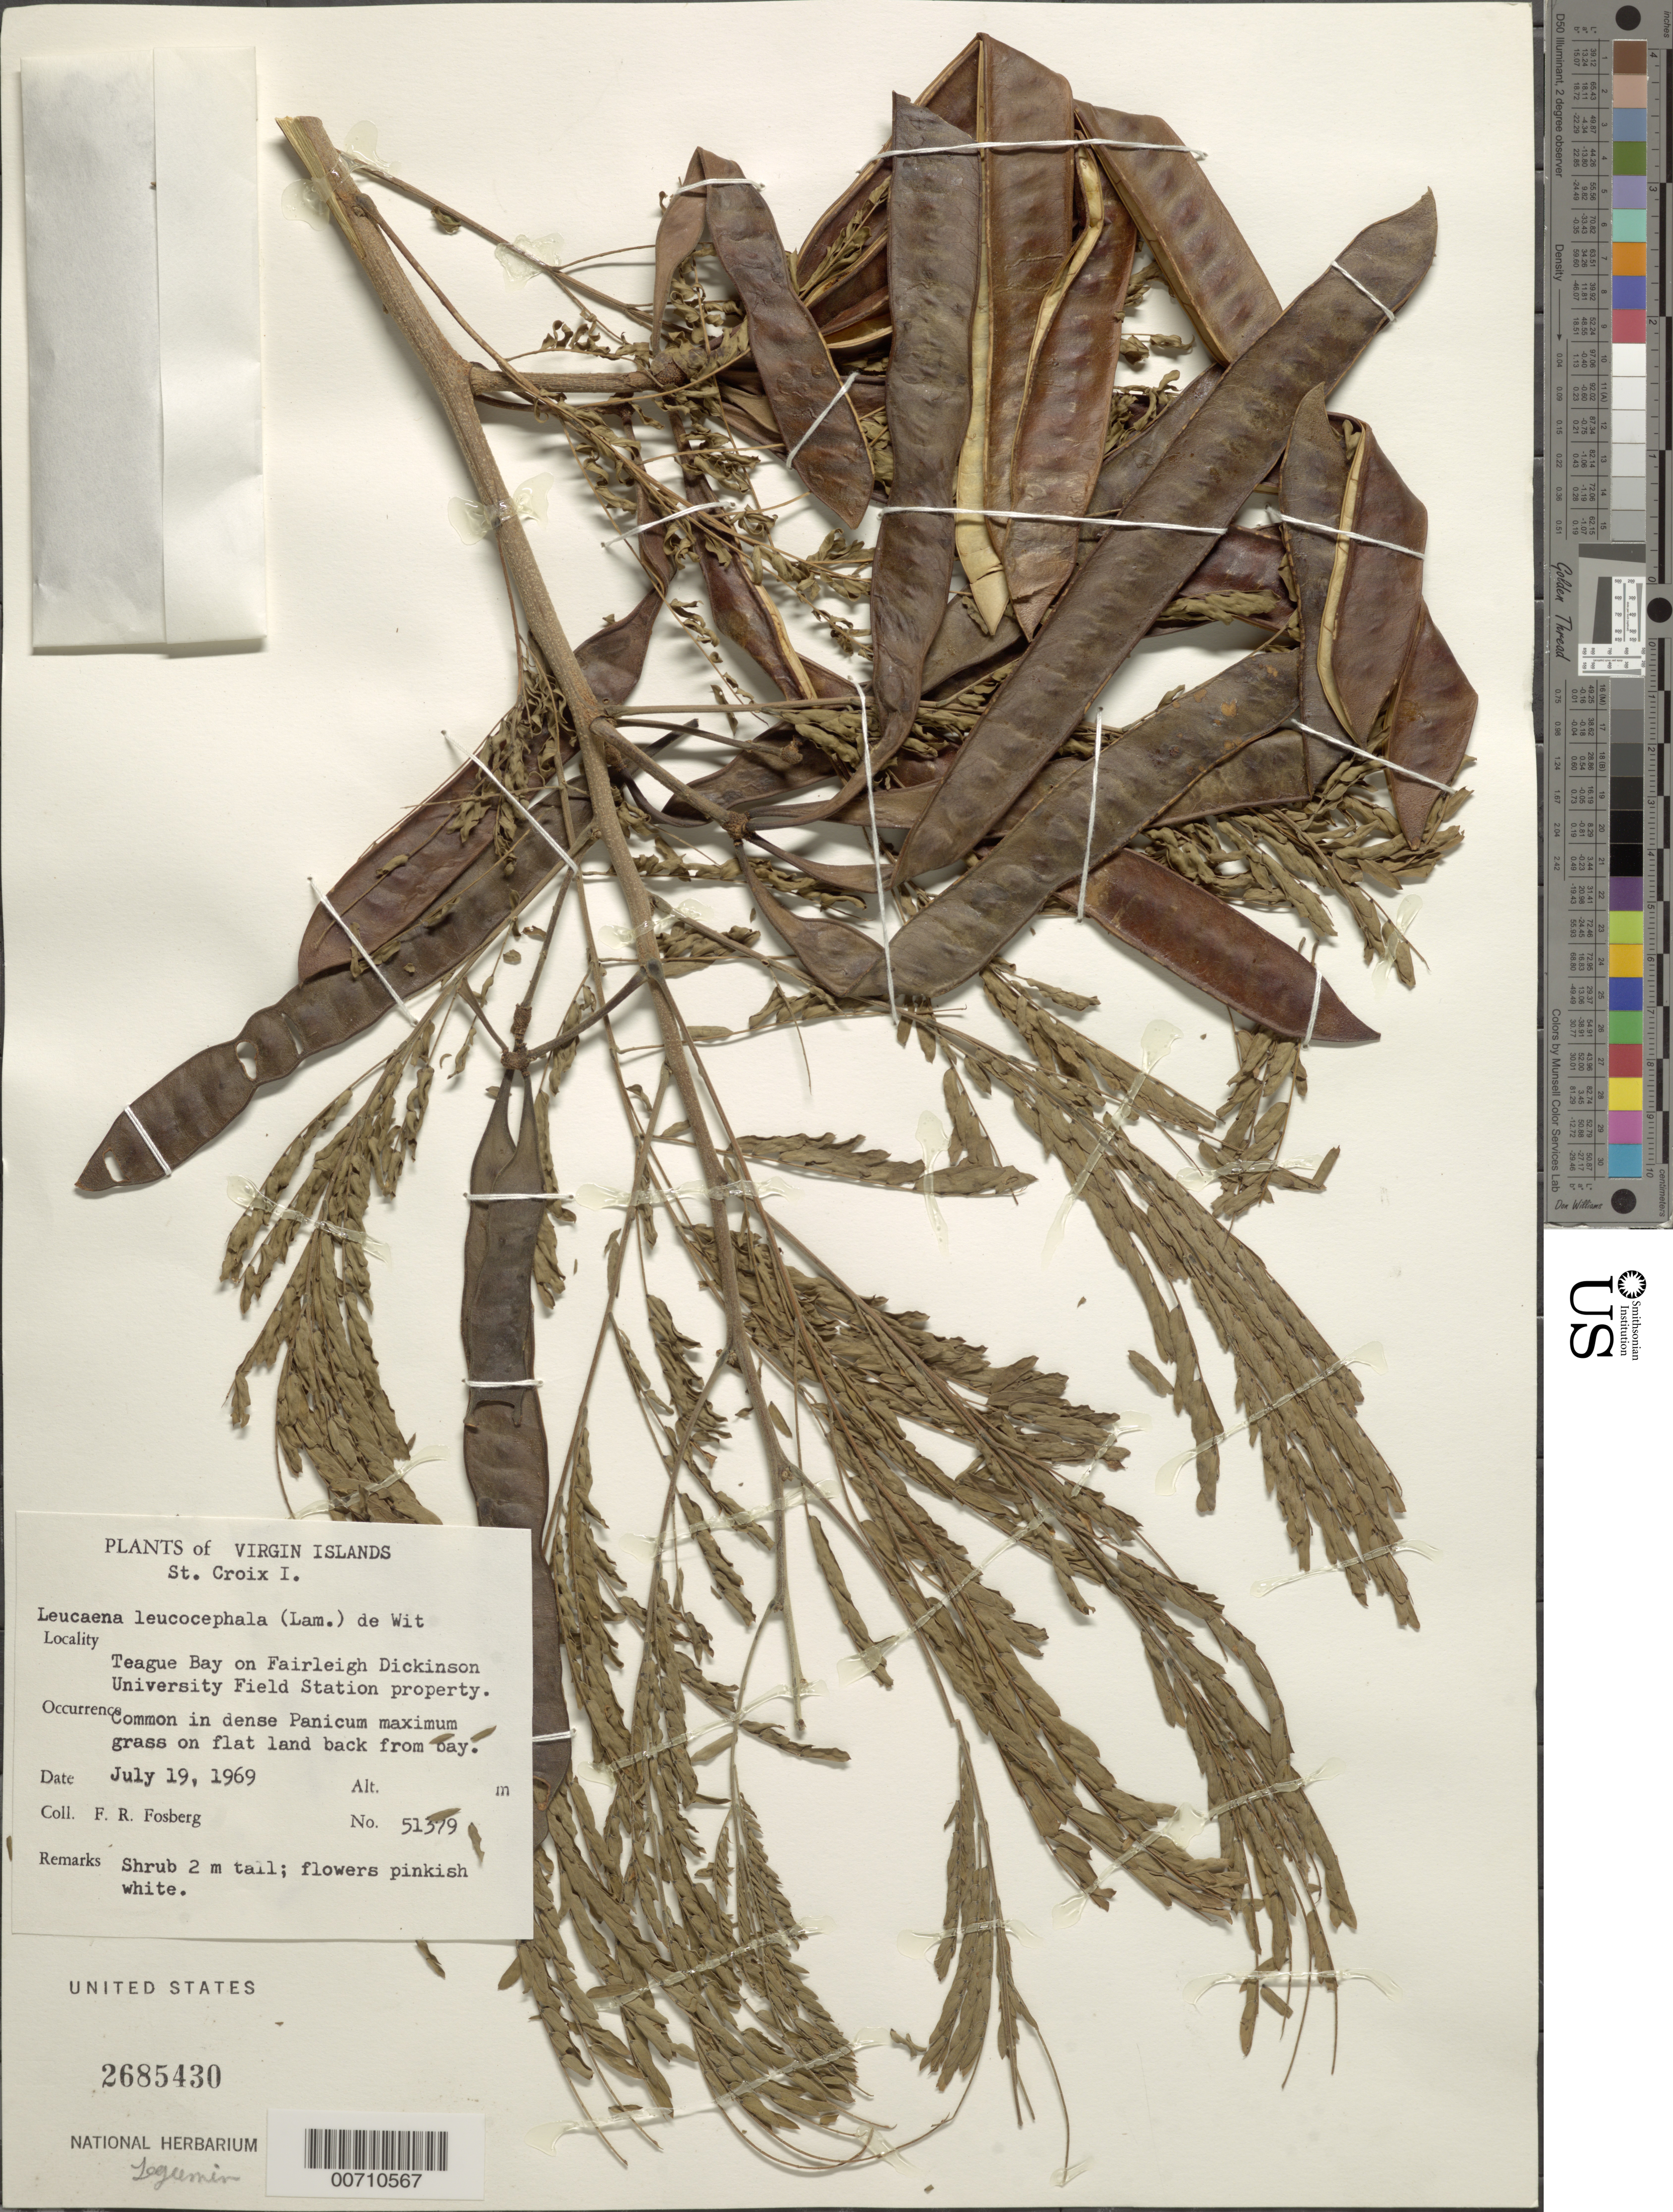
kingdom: Plantae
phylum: Tracheophyta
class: Magnoliopsida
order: Fabales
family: Fabaceae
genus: Leucaena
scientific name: Leucaena leucocephala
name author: (Lam.) de Wit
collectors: F. R. Fosberg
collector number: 51379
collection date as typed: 19 Jul 1969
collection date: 1969-07-19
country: U.S. Virgin Islands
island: St. Croix Island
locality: Teague Bay on Fairleigh Dickinson University Field Station Property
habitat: In dense Panicum maximum grass on flat land back from bay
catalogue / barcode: US 2685430